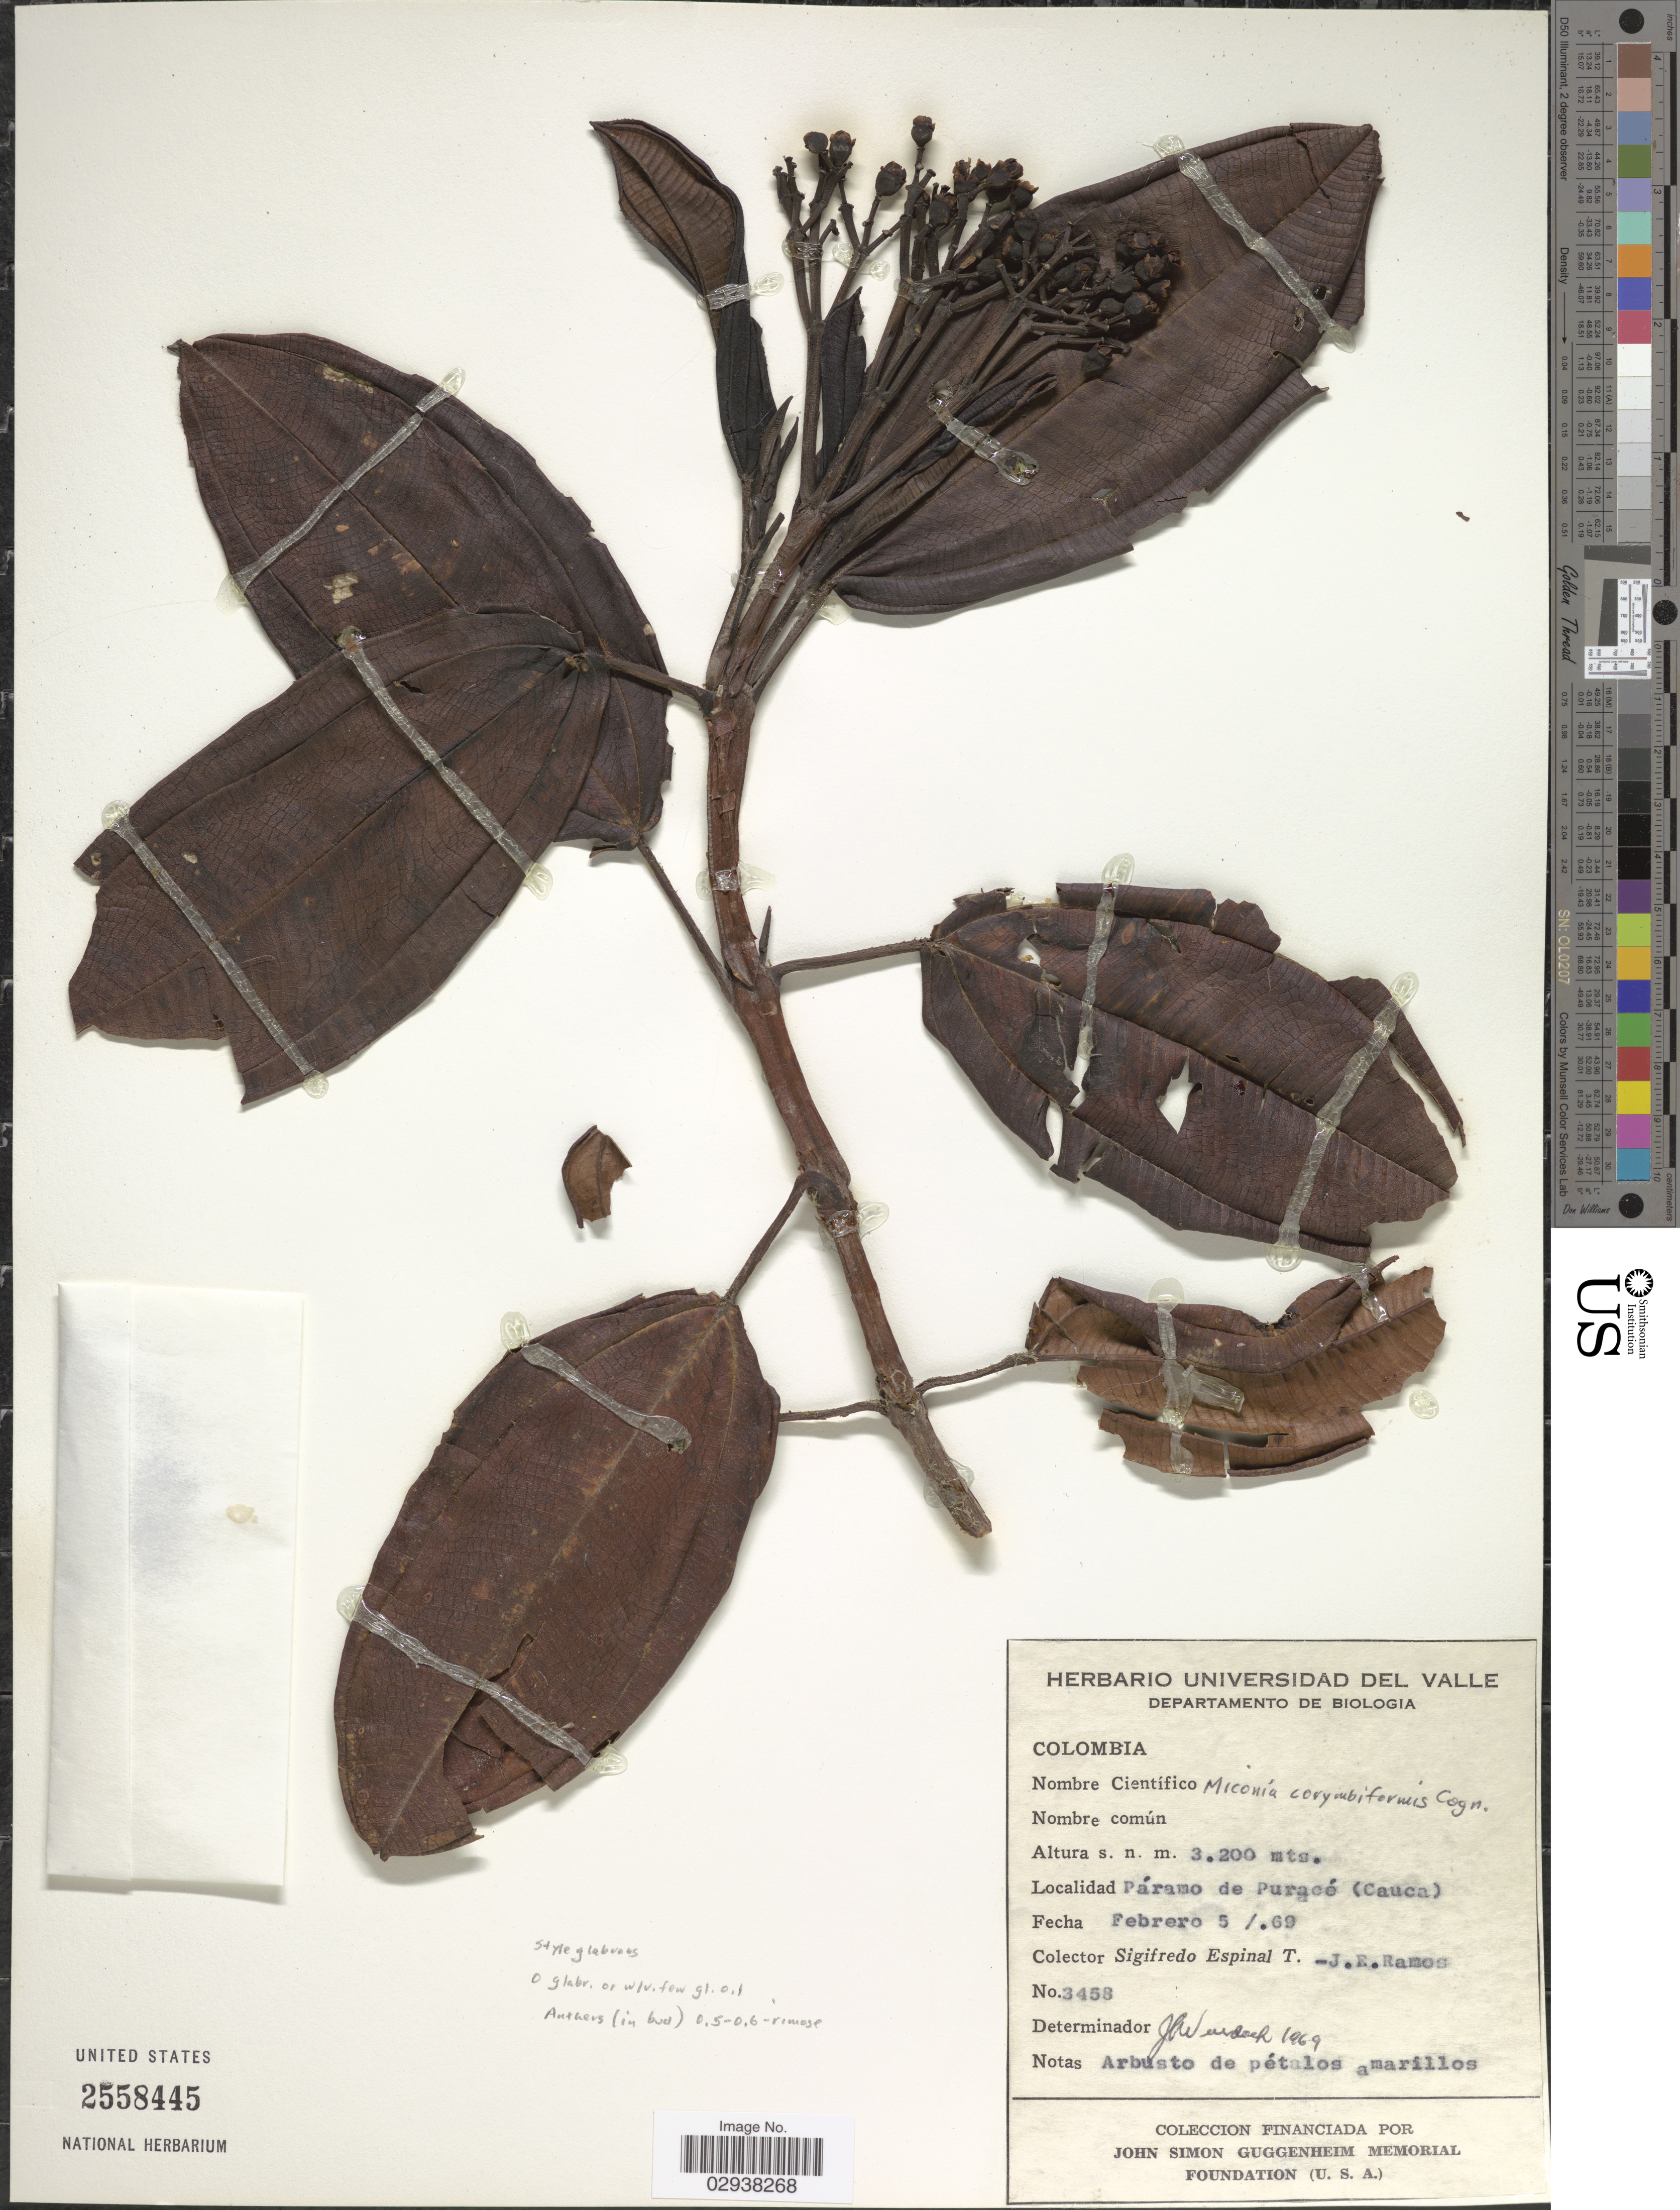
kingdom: Plantae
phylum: Tracheophyta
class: Magnoliopsida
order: Myrtales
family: Melastomataceae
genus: Miconia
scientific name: Miconia corymbiformis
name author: Cogn.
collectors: S. Espinal & J. E. Ramos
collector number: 3458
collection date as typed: Transcribed d/m/y: 5/2/69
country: Colombia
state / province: Cauca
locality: Páramo de Puracé.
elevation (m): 3200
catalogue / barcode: US 2558445